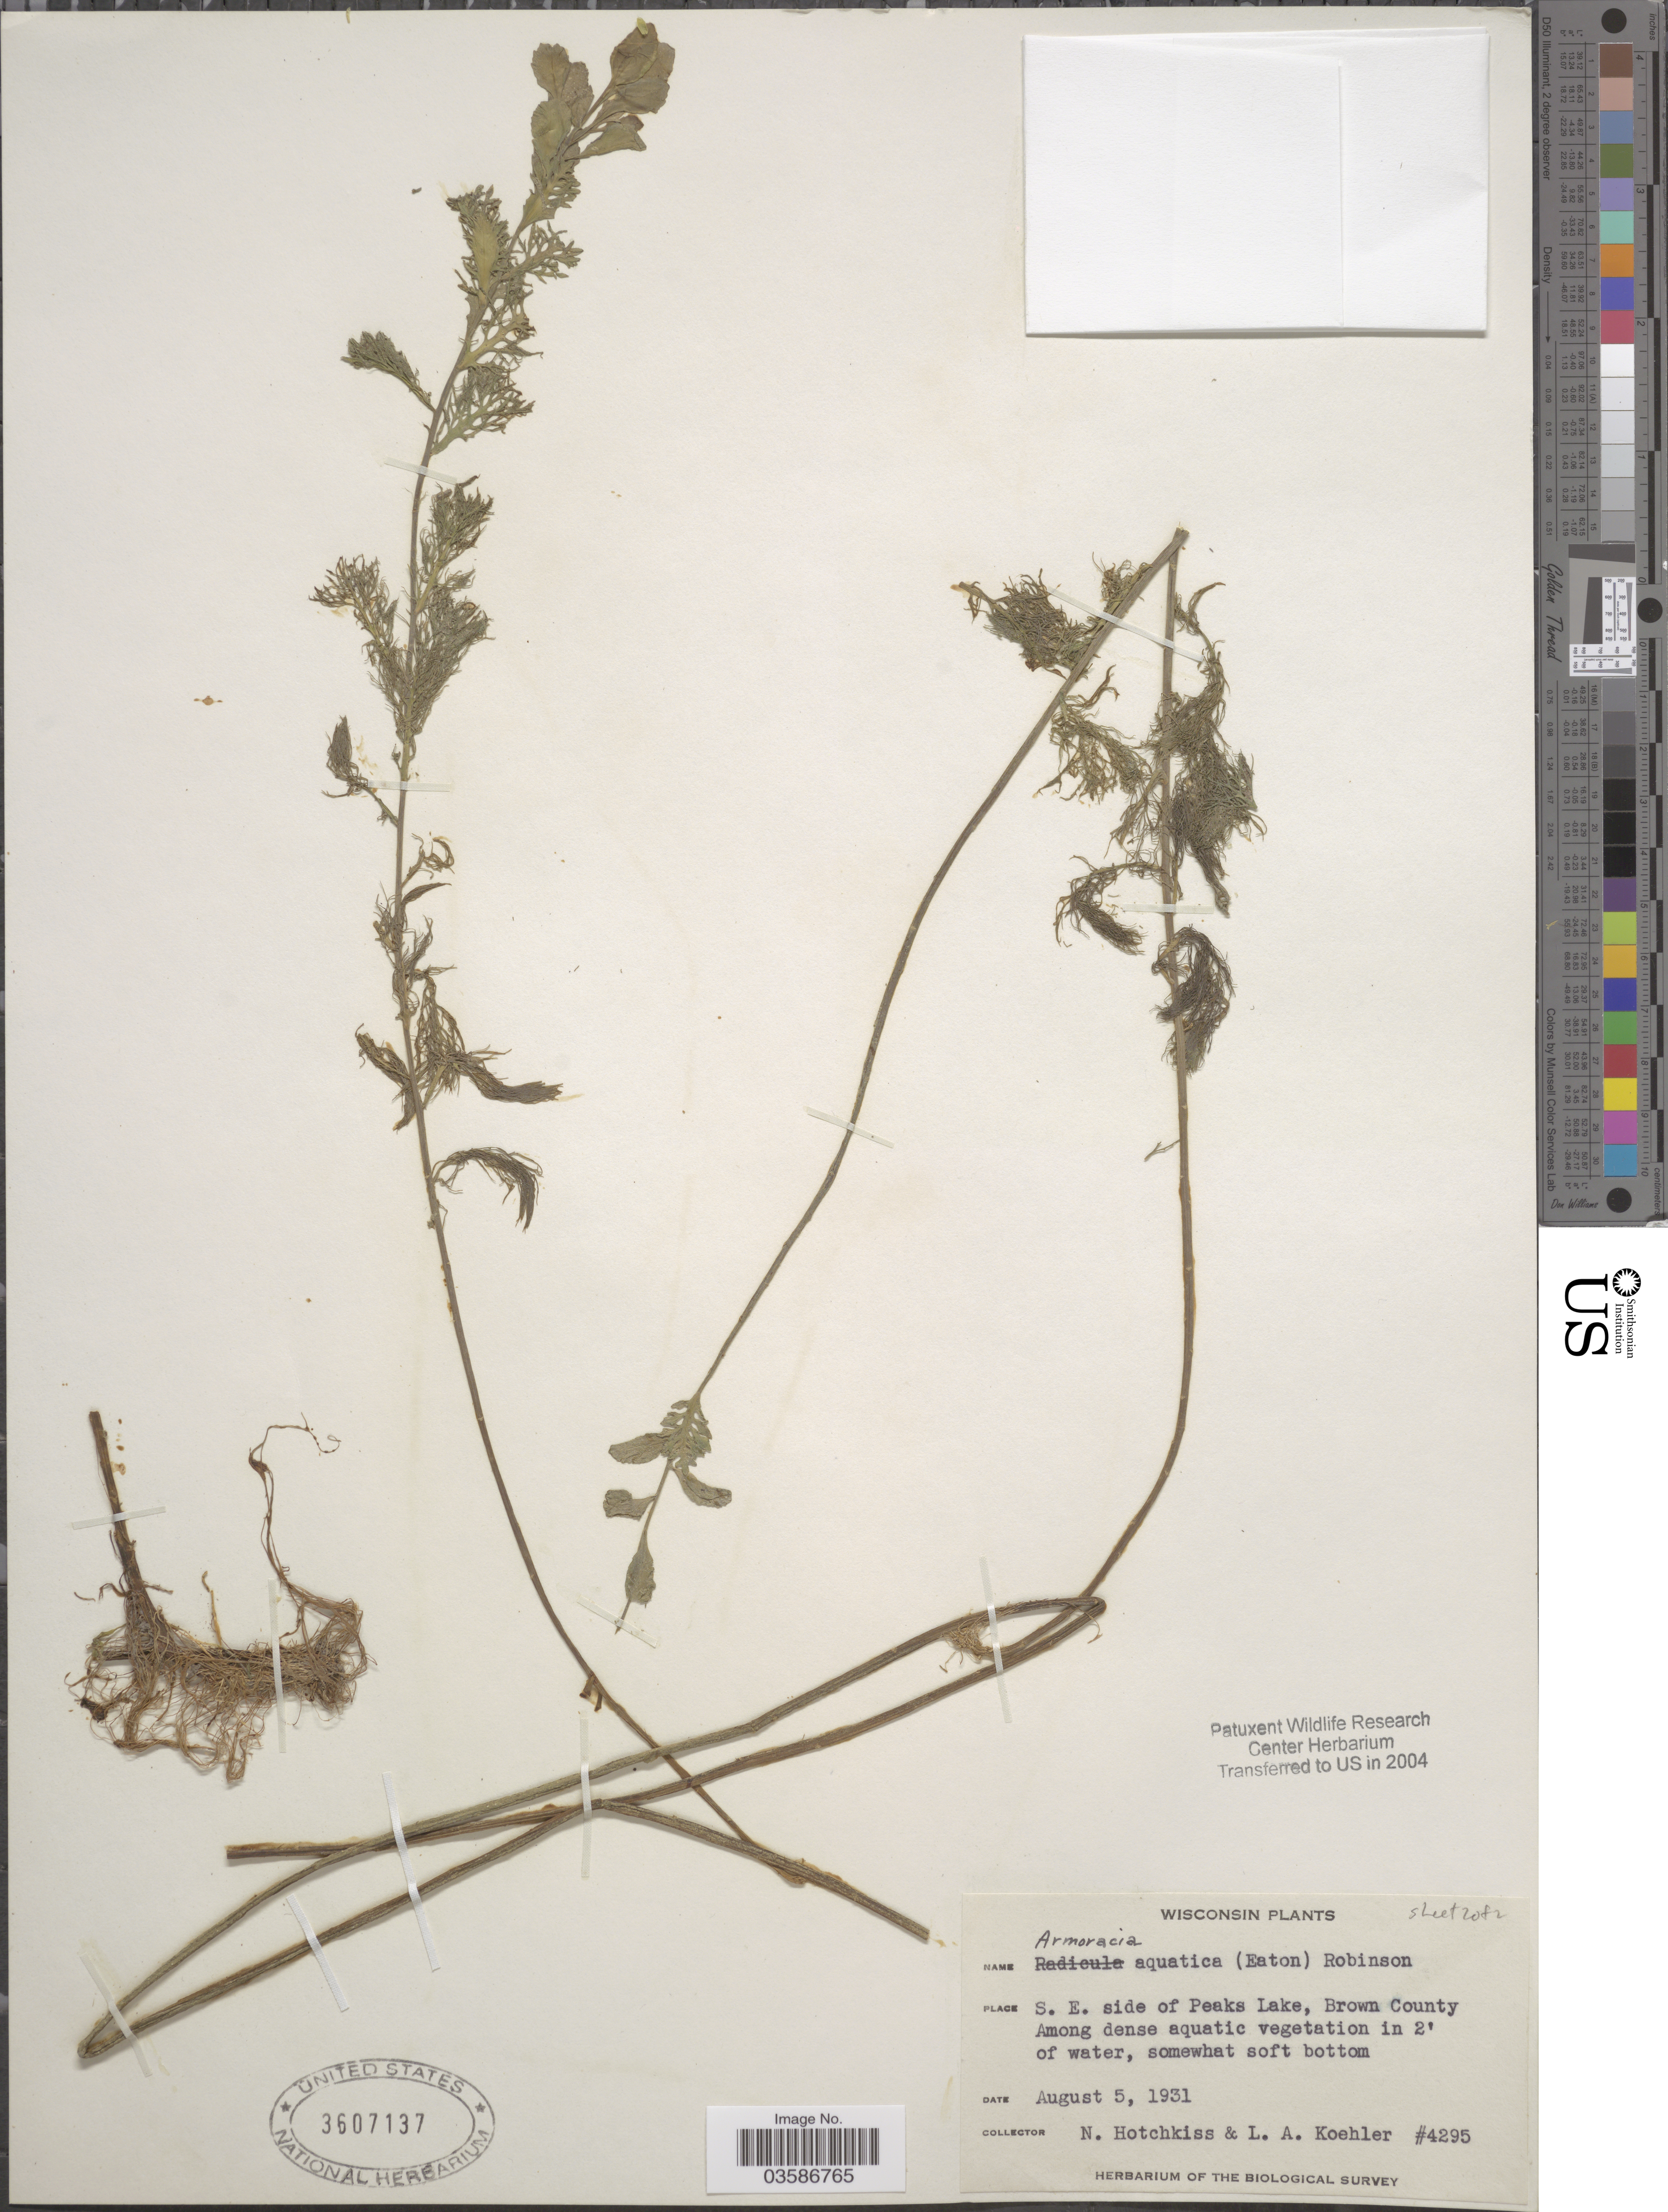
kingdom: Plantae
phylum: Tracheophyta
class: Magnoliopsida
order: Brassicales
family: Brassicaceae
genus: Rorippa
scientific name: Rorippa aquatica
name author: (Eaton) E.J. Palmer & Steyerm.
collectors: N. Hotchkiss & L. Koehler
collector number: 4295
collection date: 1931-08-05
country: United States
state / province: Wisconsin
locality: S.E. side of Peaks Lake, Brown County.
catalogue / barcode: US 3607137